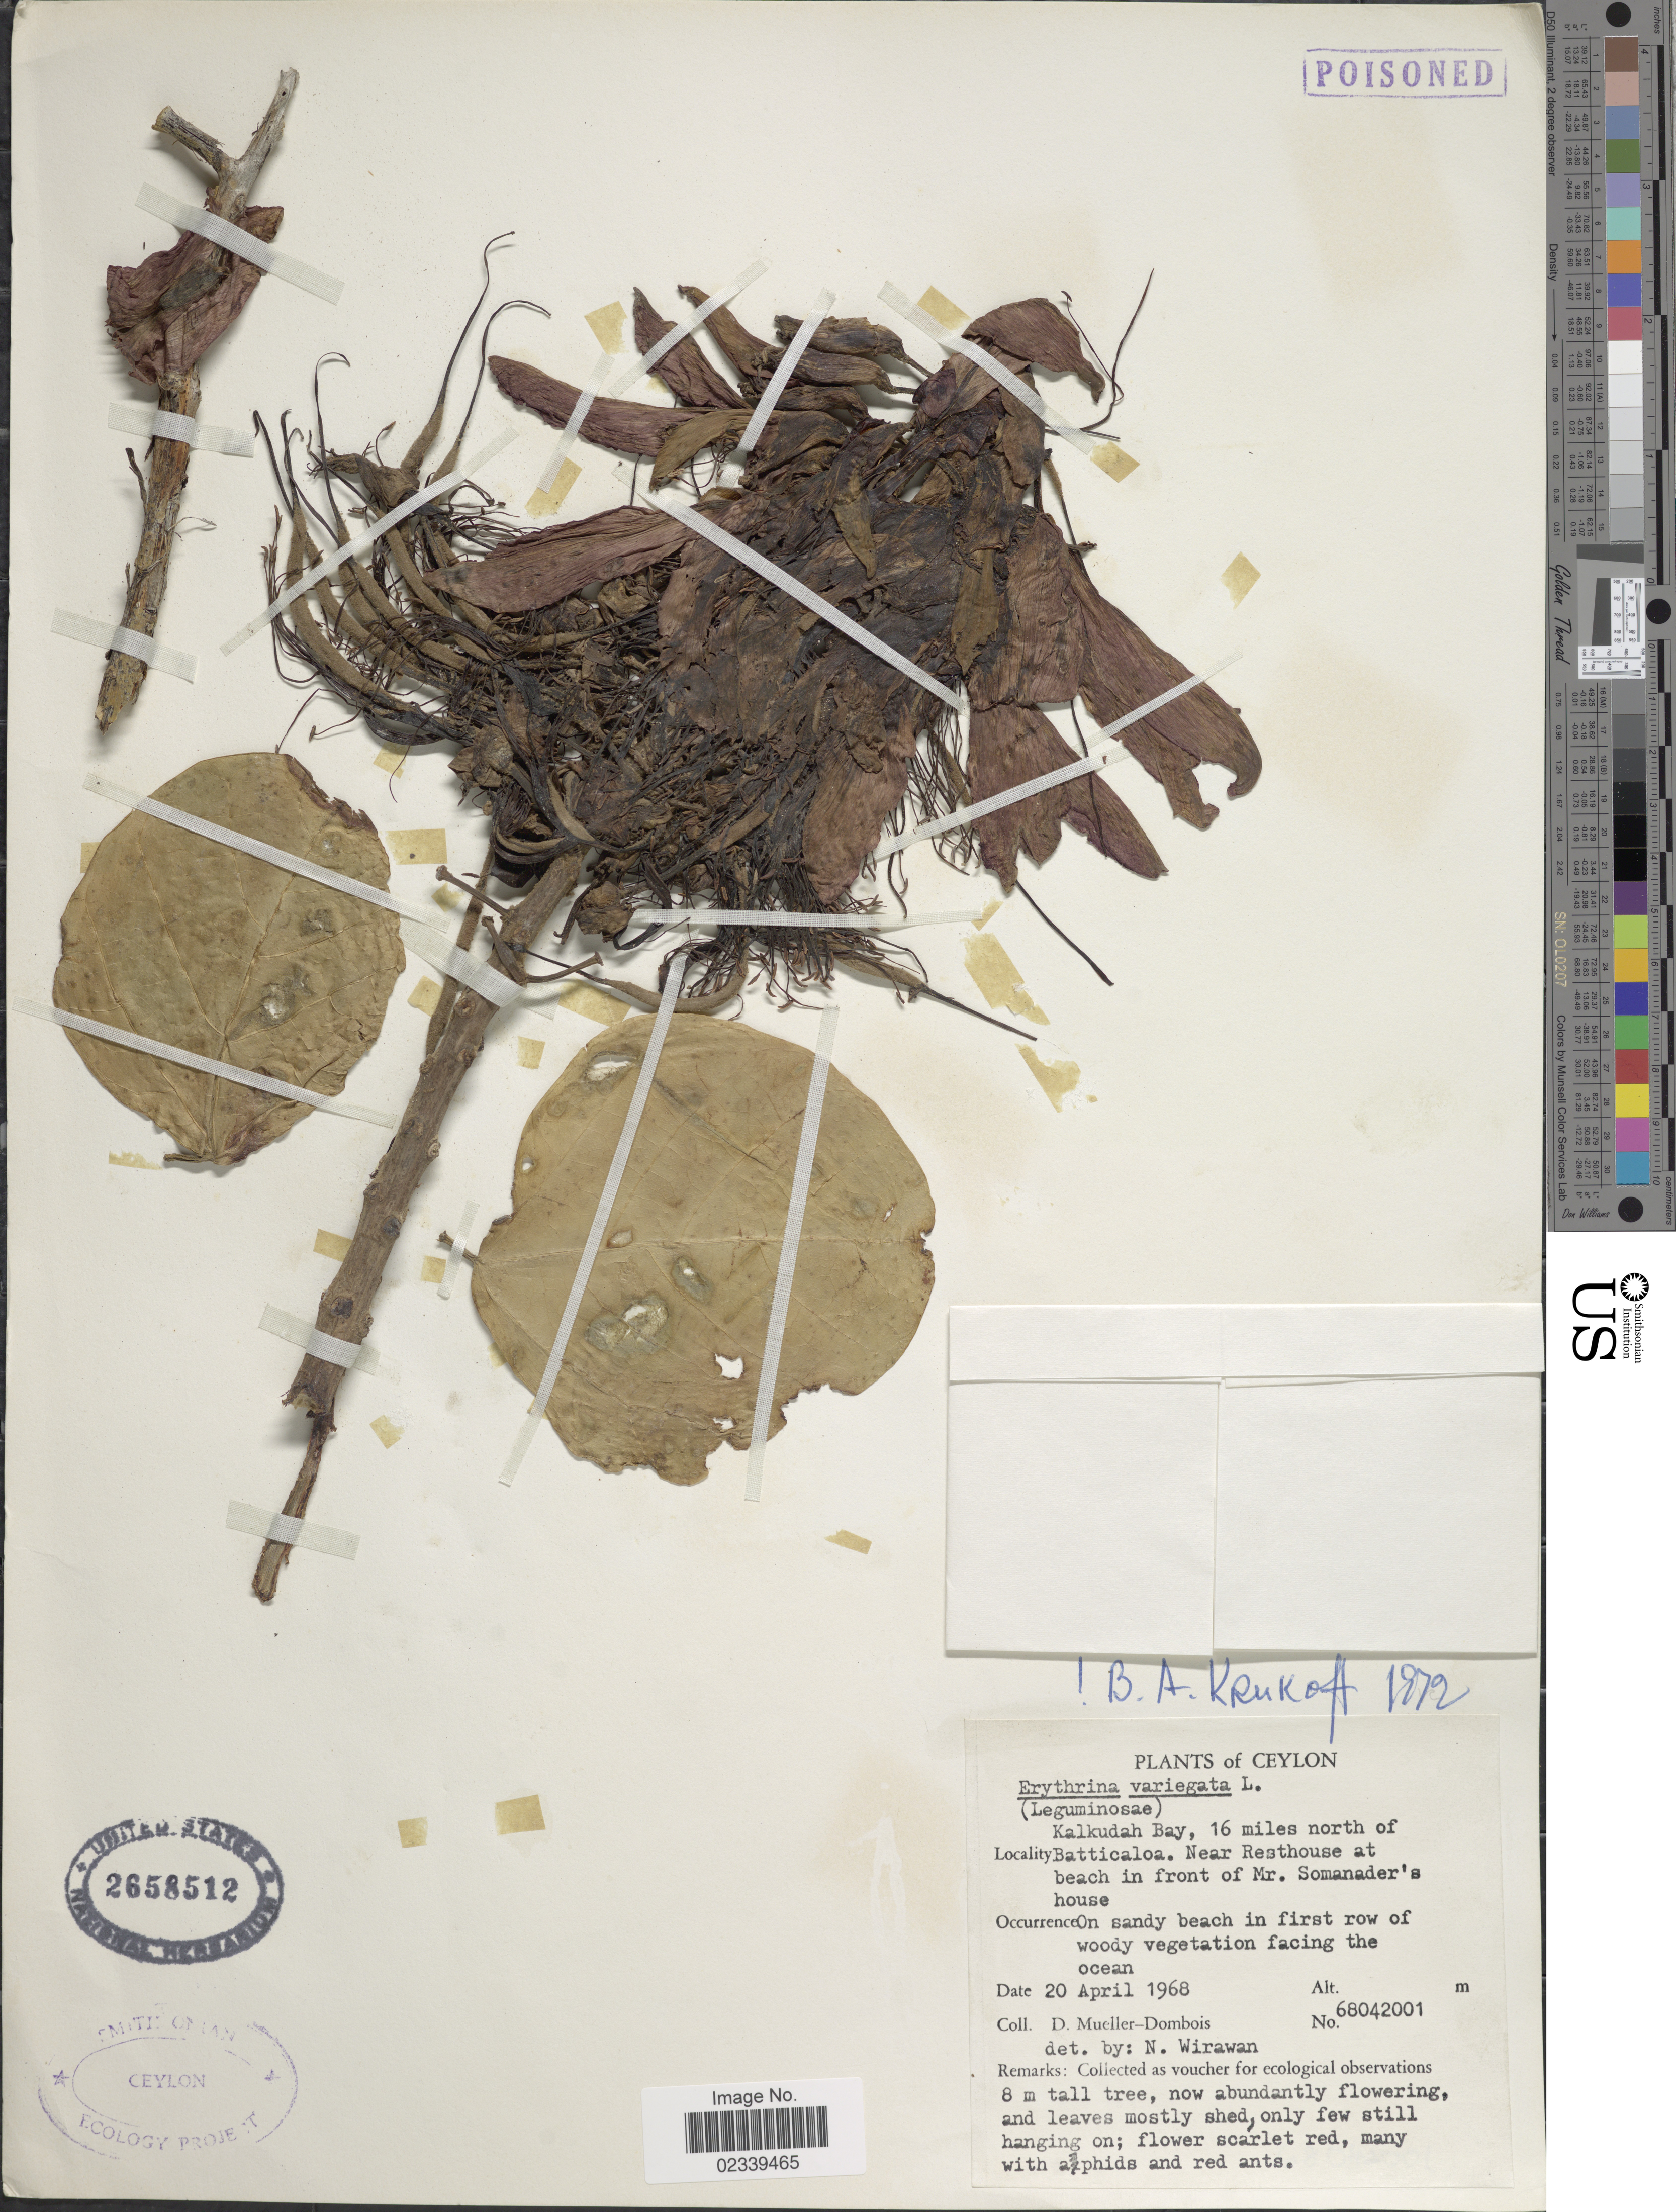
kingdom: Plantae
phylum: Tracheophyta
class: Magnoliopsida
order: Fabales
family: Fabaceae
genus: Erythrina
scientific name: Erythrina variegata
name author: L.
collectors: D. Mueller-Dombois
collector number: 68042001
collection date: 1968-04-20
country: Sri Lanka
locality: Ceylon, Kalkudah Bay, 16 miles north of Batticaloa, near Resthouse at beach in front of Mr. Somanader's house, on sandy beach in first row of woody vegetation facing the ocean.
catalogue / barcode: US 2658512